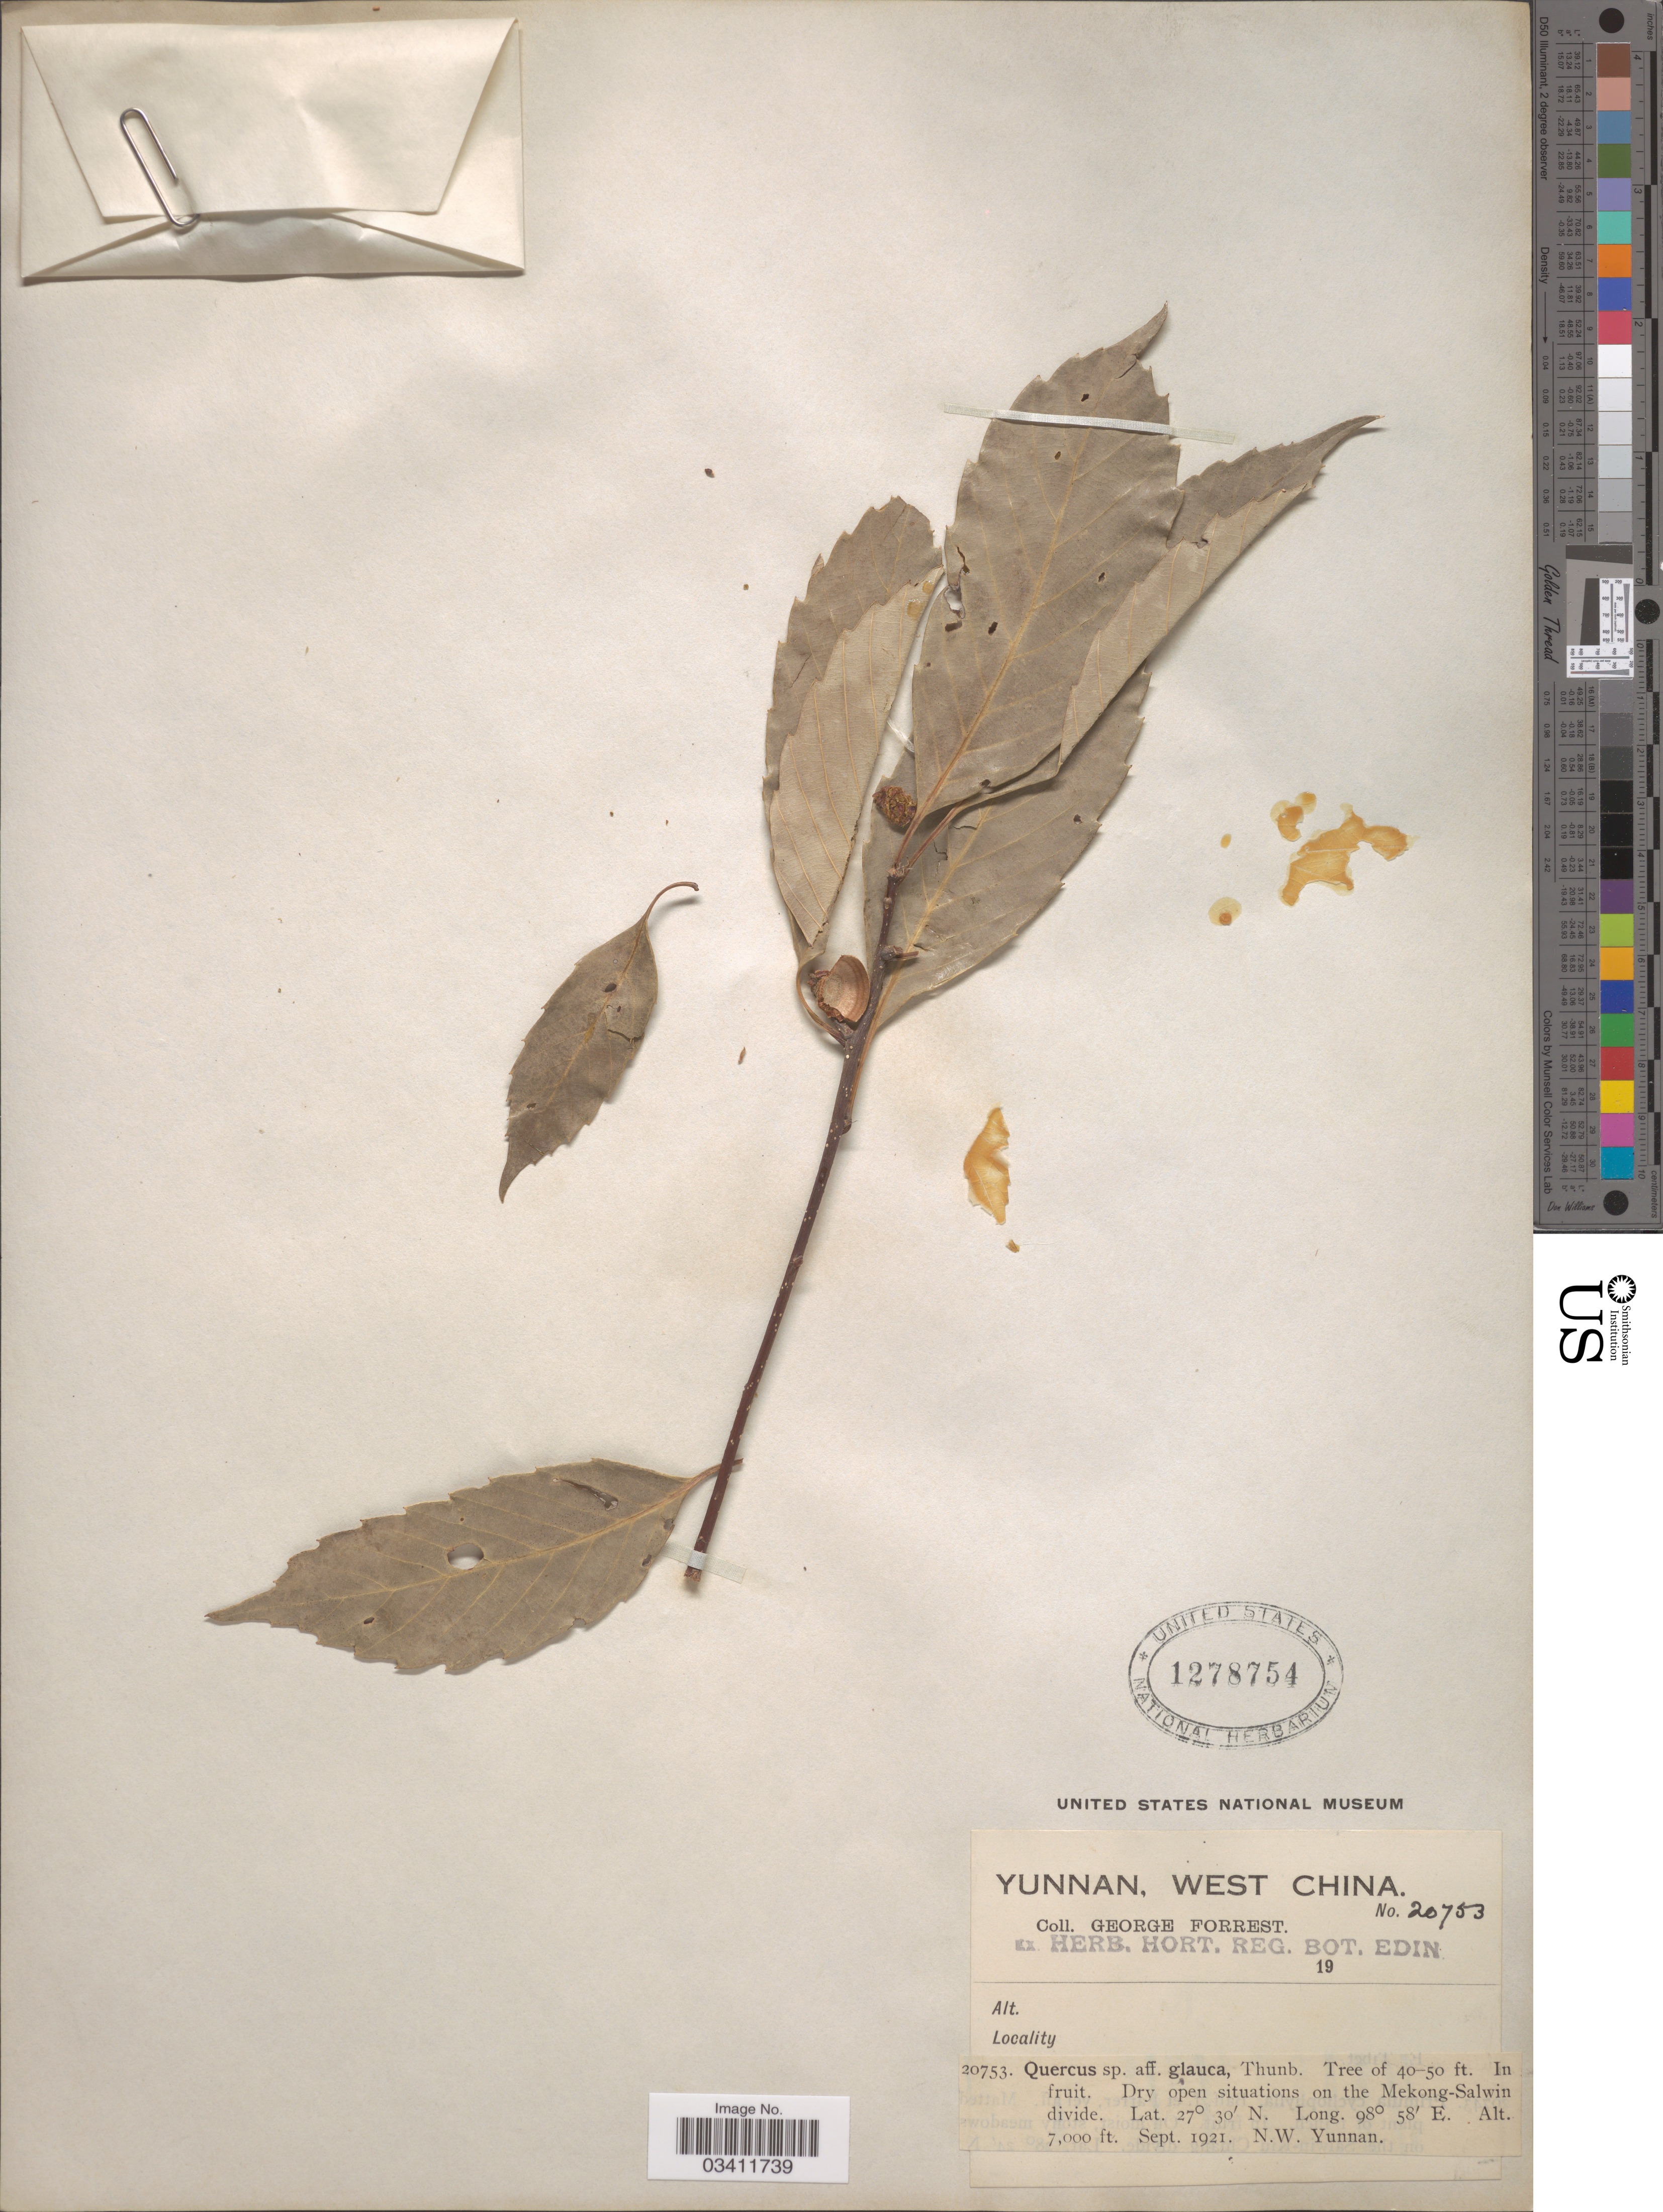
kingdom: Plantae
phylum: Tracheophyta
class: Magnoliopsida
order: Fagales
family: Fagaceae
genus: Quercus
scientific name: Quercus glauca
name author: Thunb.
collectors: G. Forrest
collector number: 20753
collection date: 1921-09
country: China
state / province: Yunnan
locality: West China. On the Mekong-Salwin divide. N.W. Yunnan.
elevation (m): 2134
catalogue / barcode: US 1278754